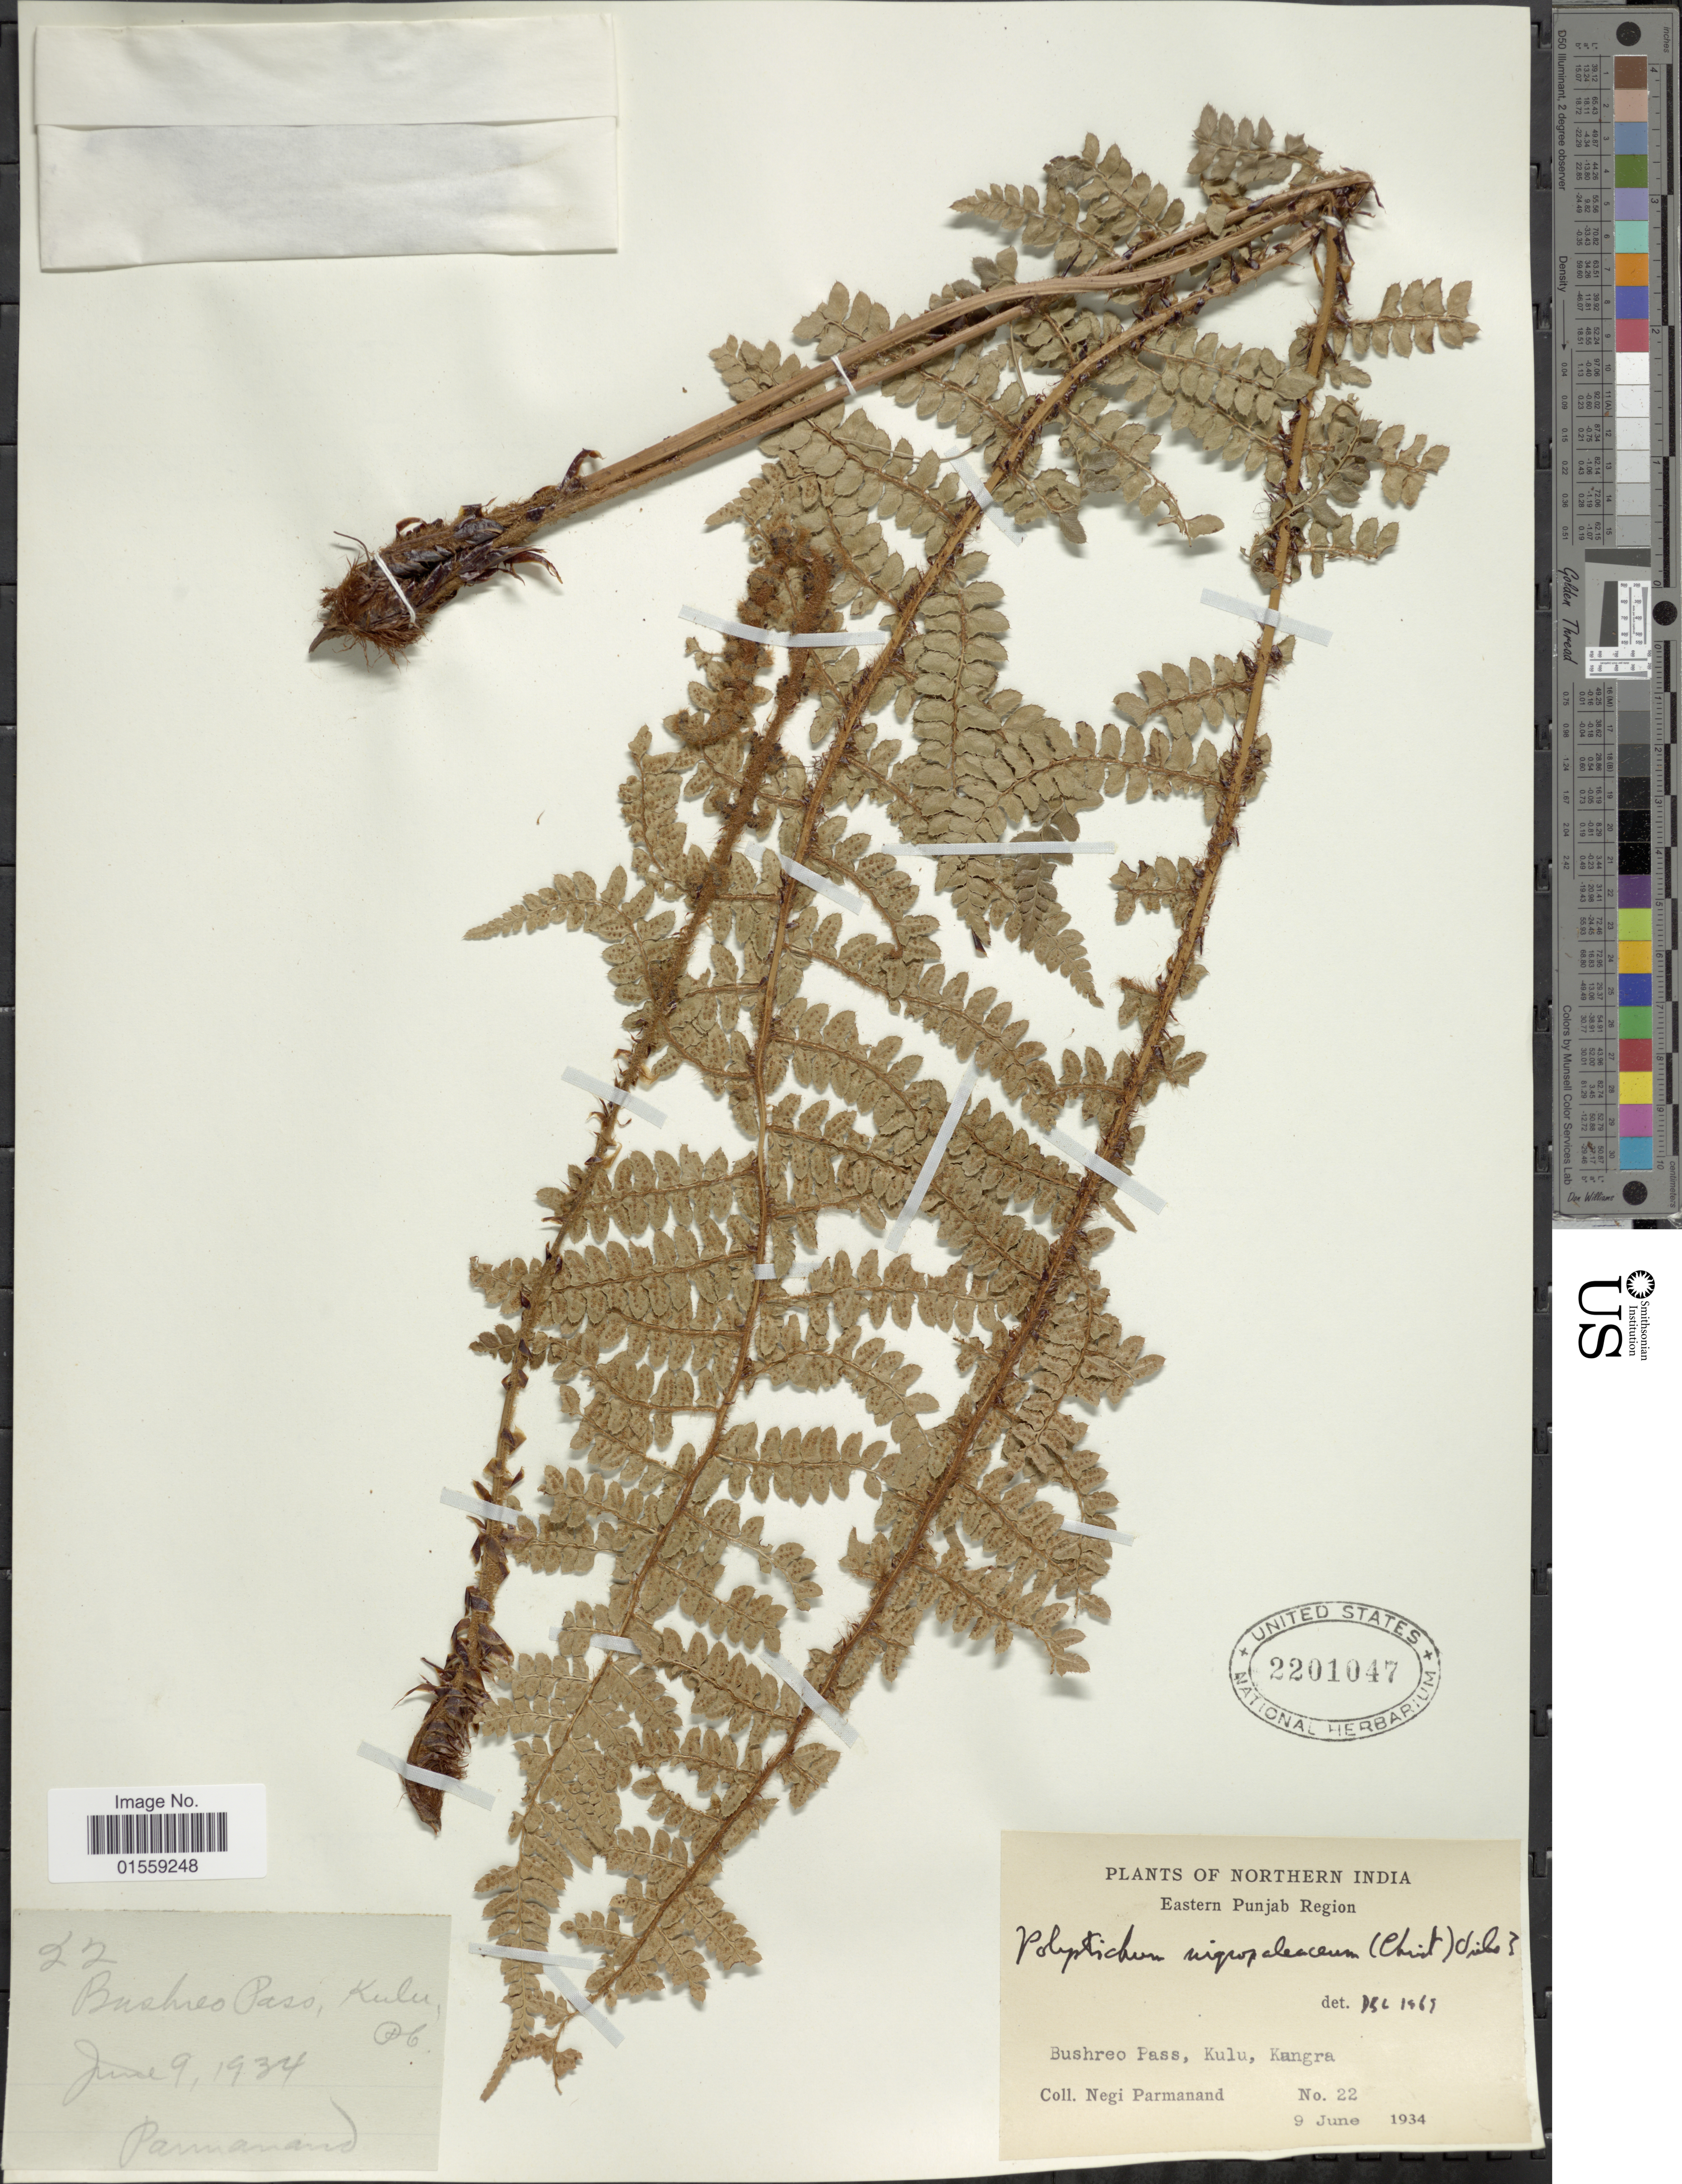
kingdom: Plantae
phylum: Tracheophyta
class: Polypodiopsida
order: Polypodiales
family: Dryopteridaceae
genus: Polystichum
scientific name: Polystichum nigropalaceum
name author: (Christ) Diels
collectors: N. Parmanand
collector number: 22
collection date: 1934-06-09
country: India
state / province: Himachal Pradesh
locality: Northern India, Eastern Punjab Region, Bushreo Pass, Kulu, Kangra.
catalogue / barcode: US 2201047